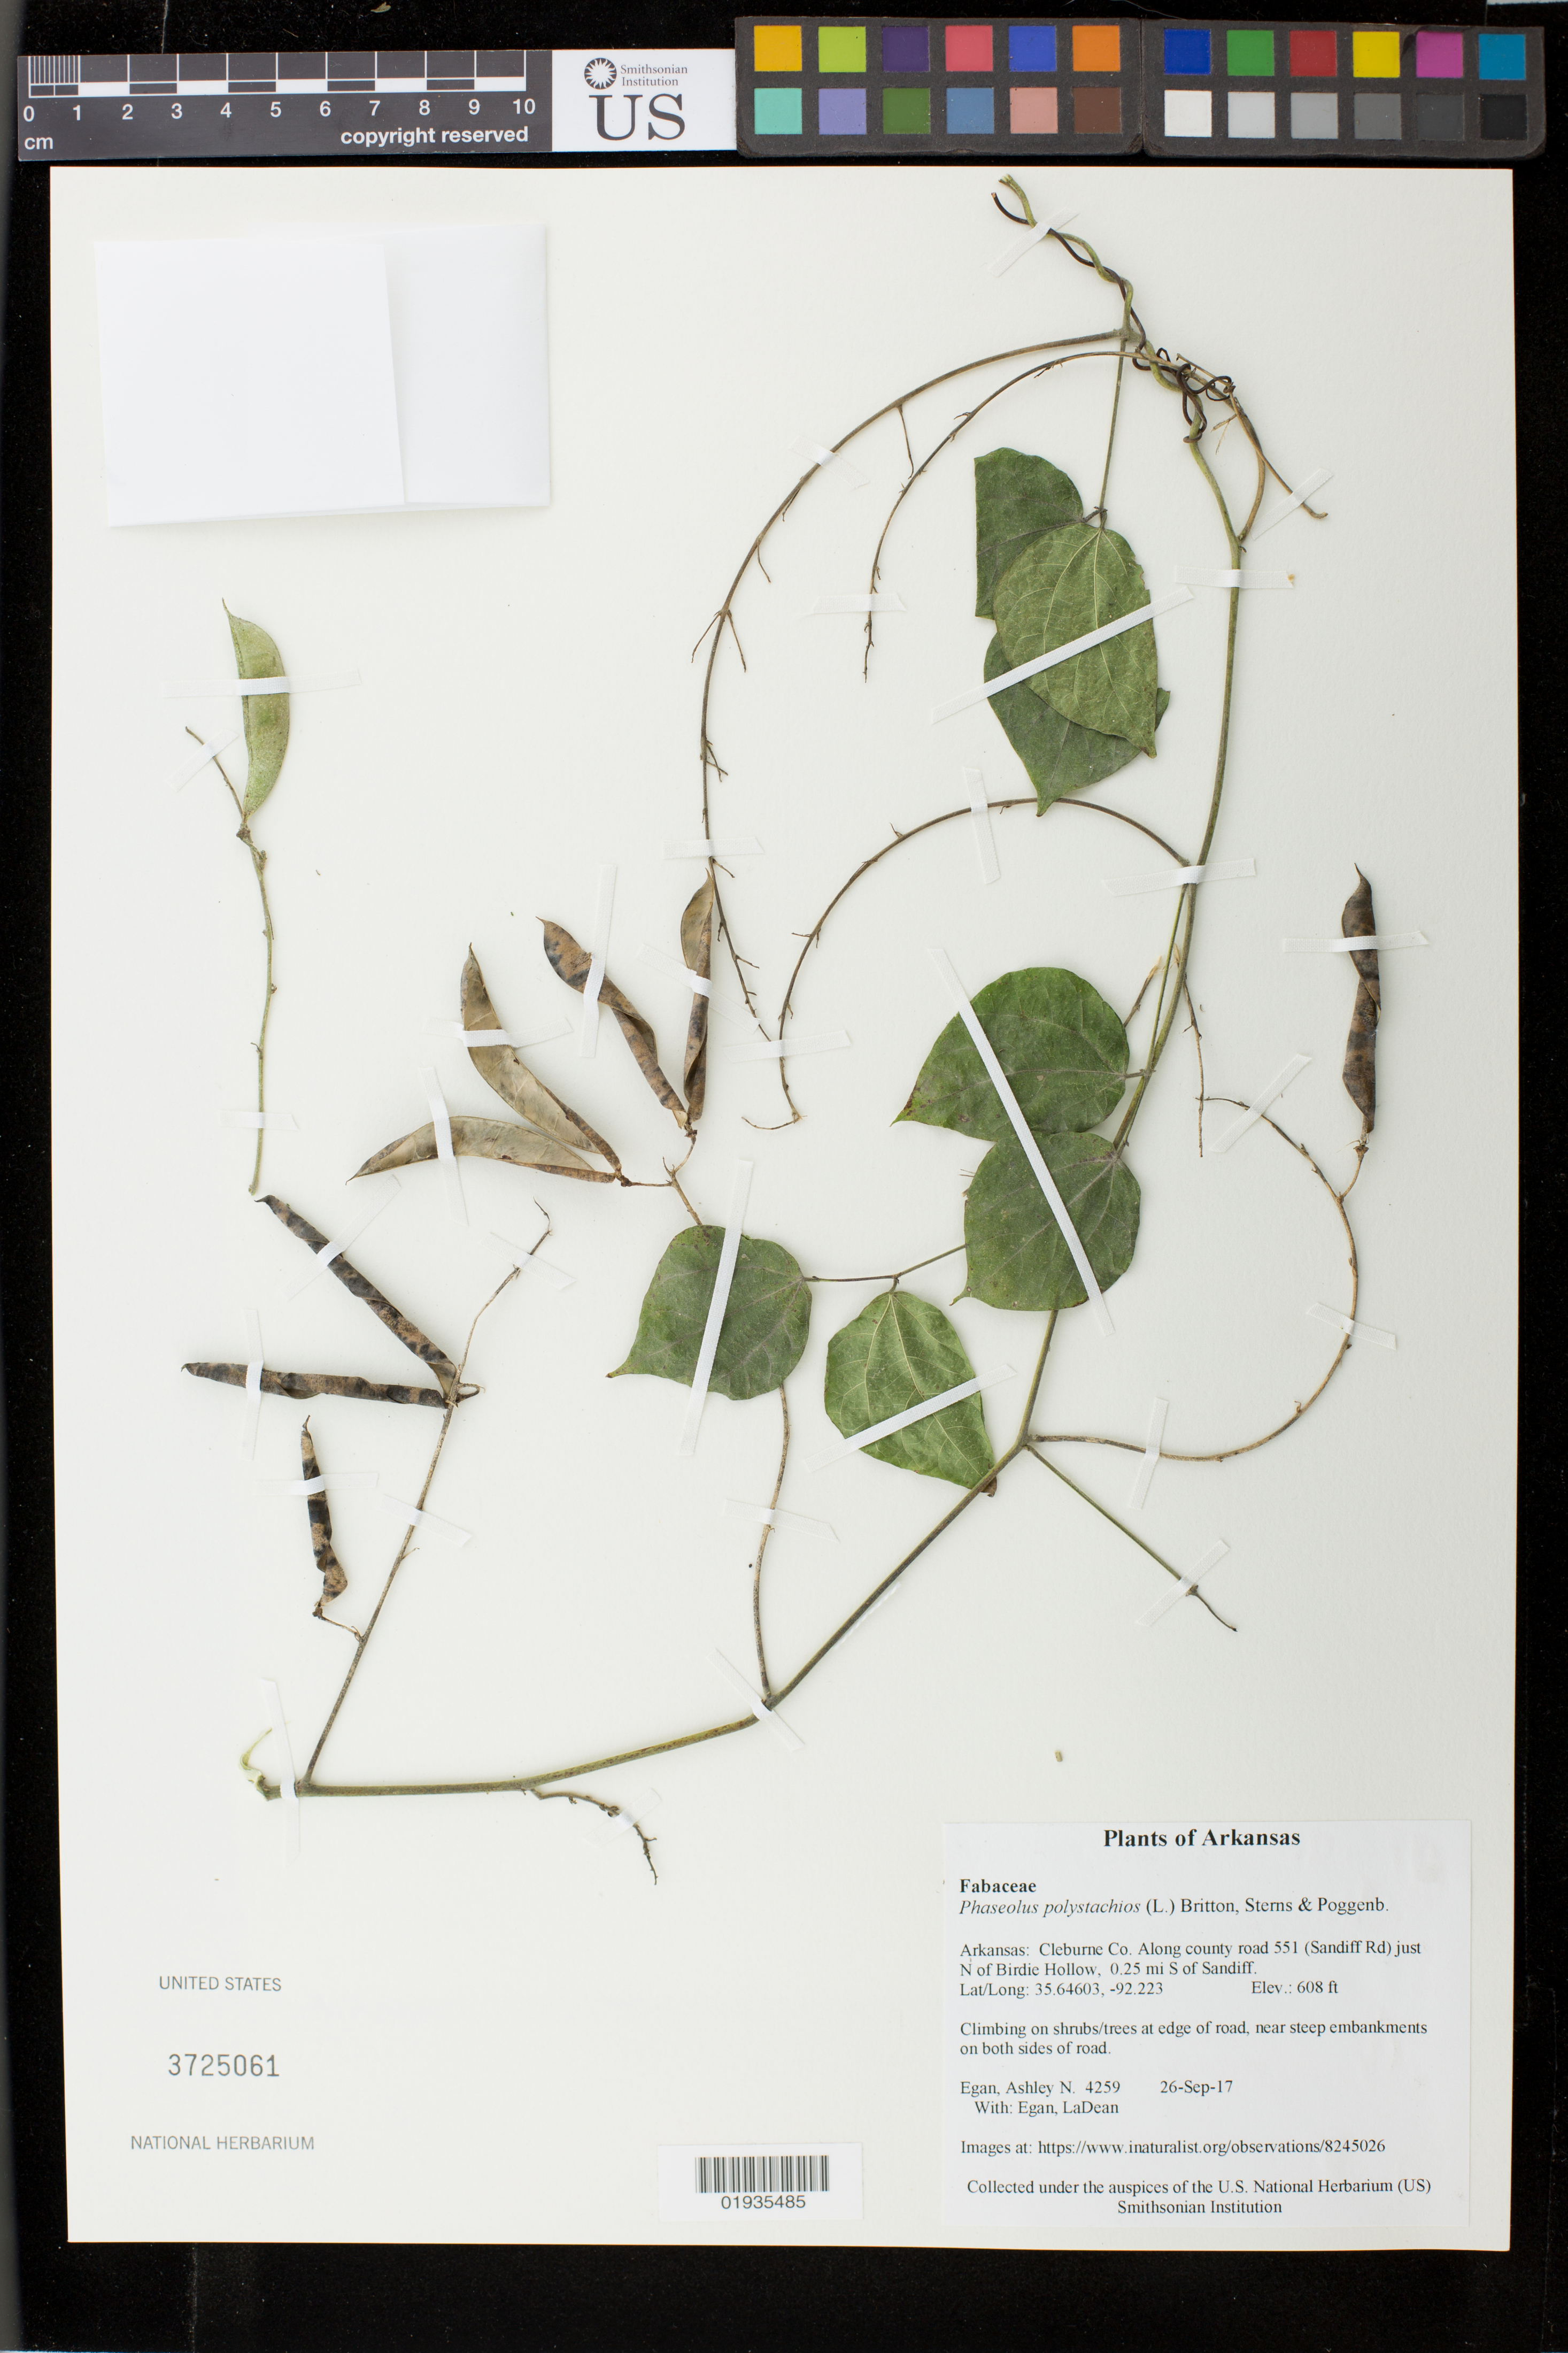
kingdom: Plantae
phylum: Tracheophyta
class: Magnoliopsida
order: Fabales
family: Fabaceae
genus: Phaseolus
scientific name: Phaseolus polystachios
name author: (L.) Britton, Stearns & Poggenb.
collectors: A. N. Egan & L. Egan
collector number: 4259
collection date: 2017-09-26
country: United States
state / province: Arkansas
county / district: Cleburne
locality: Along county road 551 (Sandiff Rd) just N of Birdie Hollow, 0.25 mi S of Sandiff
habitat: on shrubs/trees at edge of road, near steep embankments on both sides of road.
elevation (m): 185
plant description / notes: Found 1 plant twining in thicket along road; https://www.inaturalist.org/observations/8245026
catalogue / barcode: US 3725061